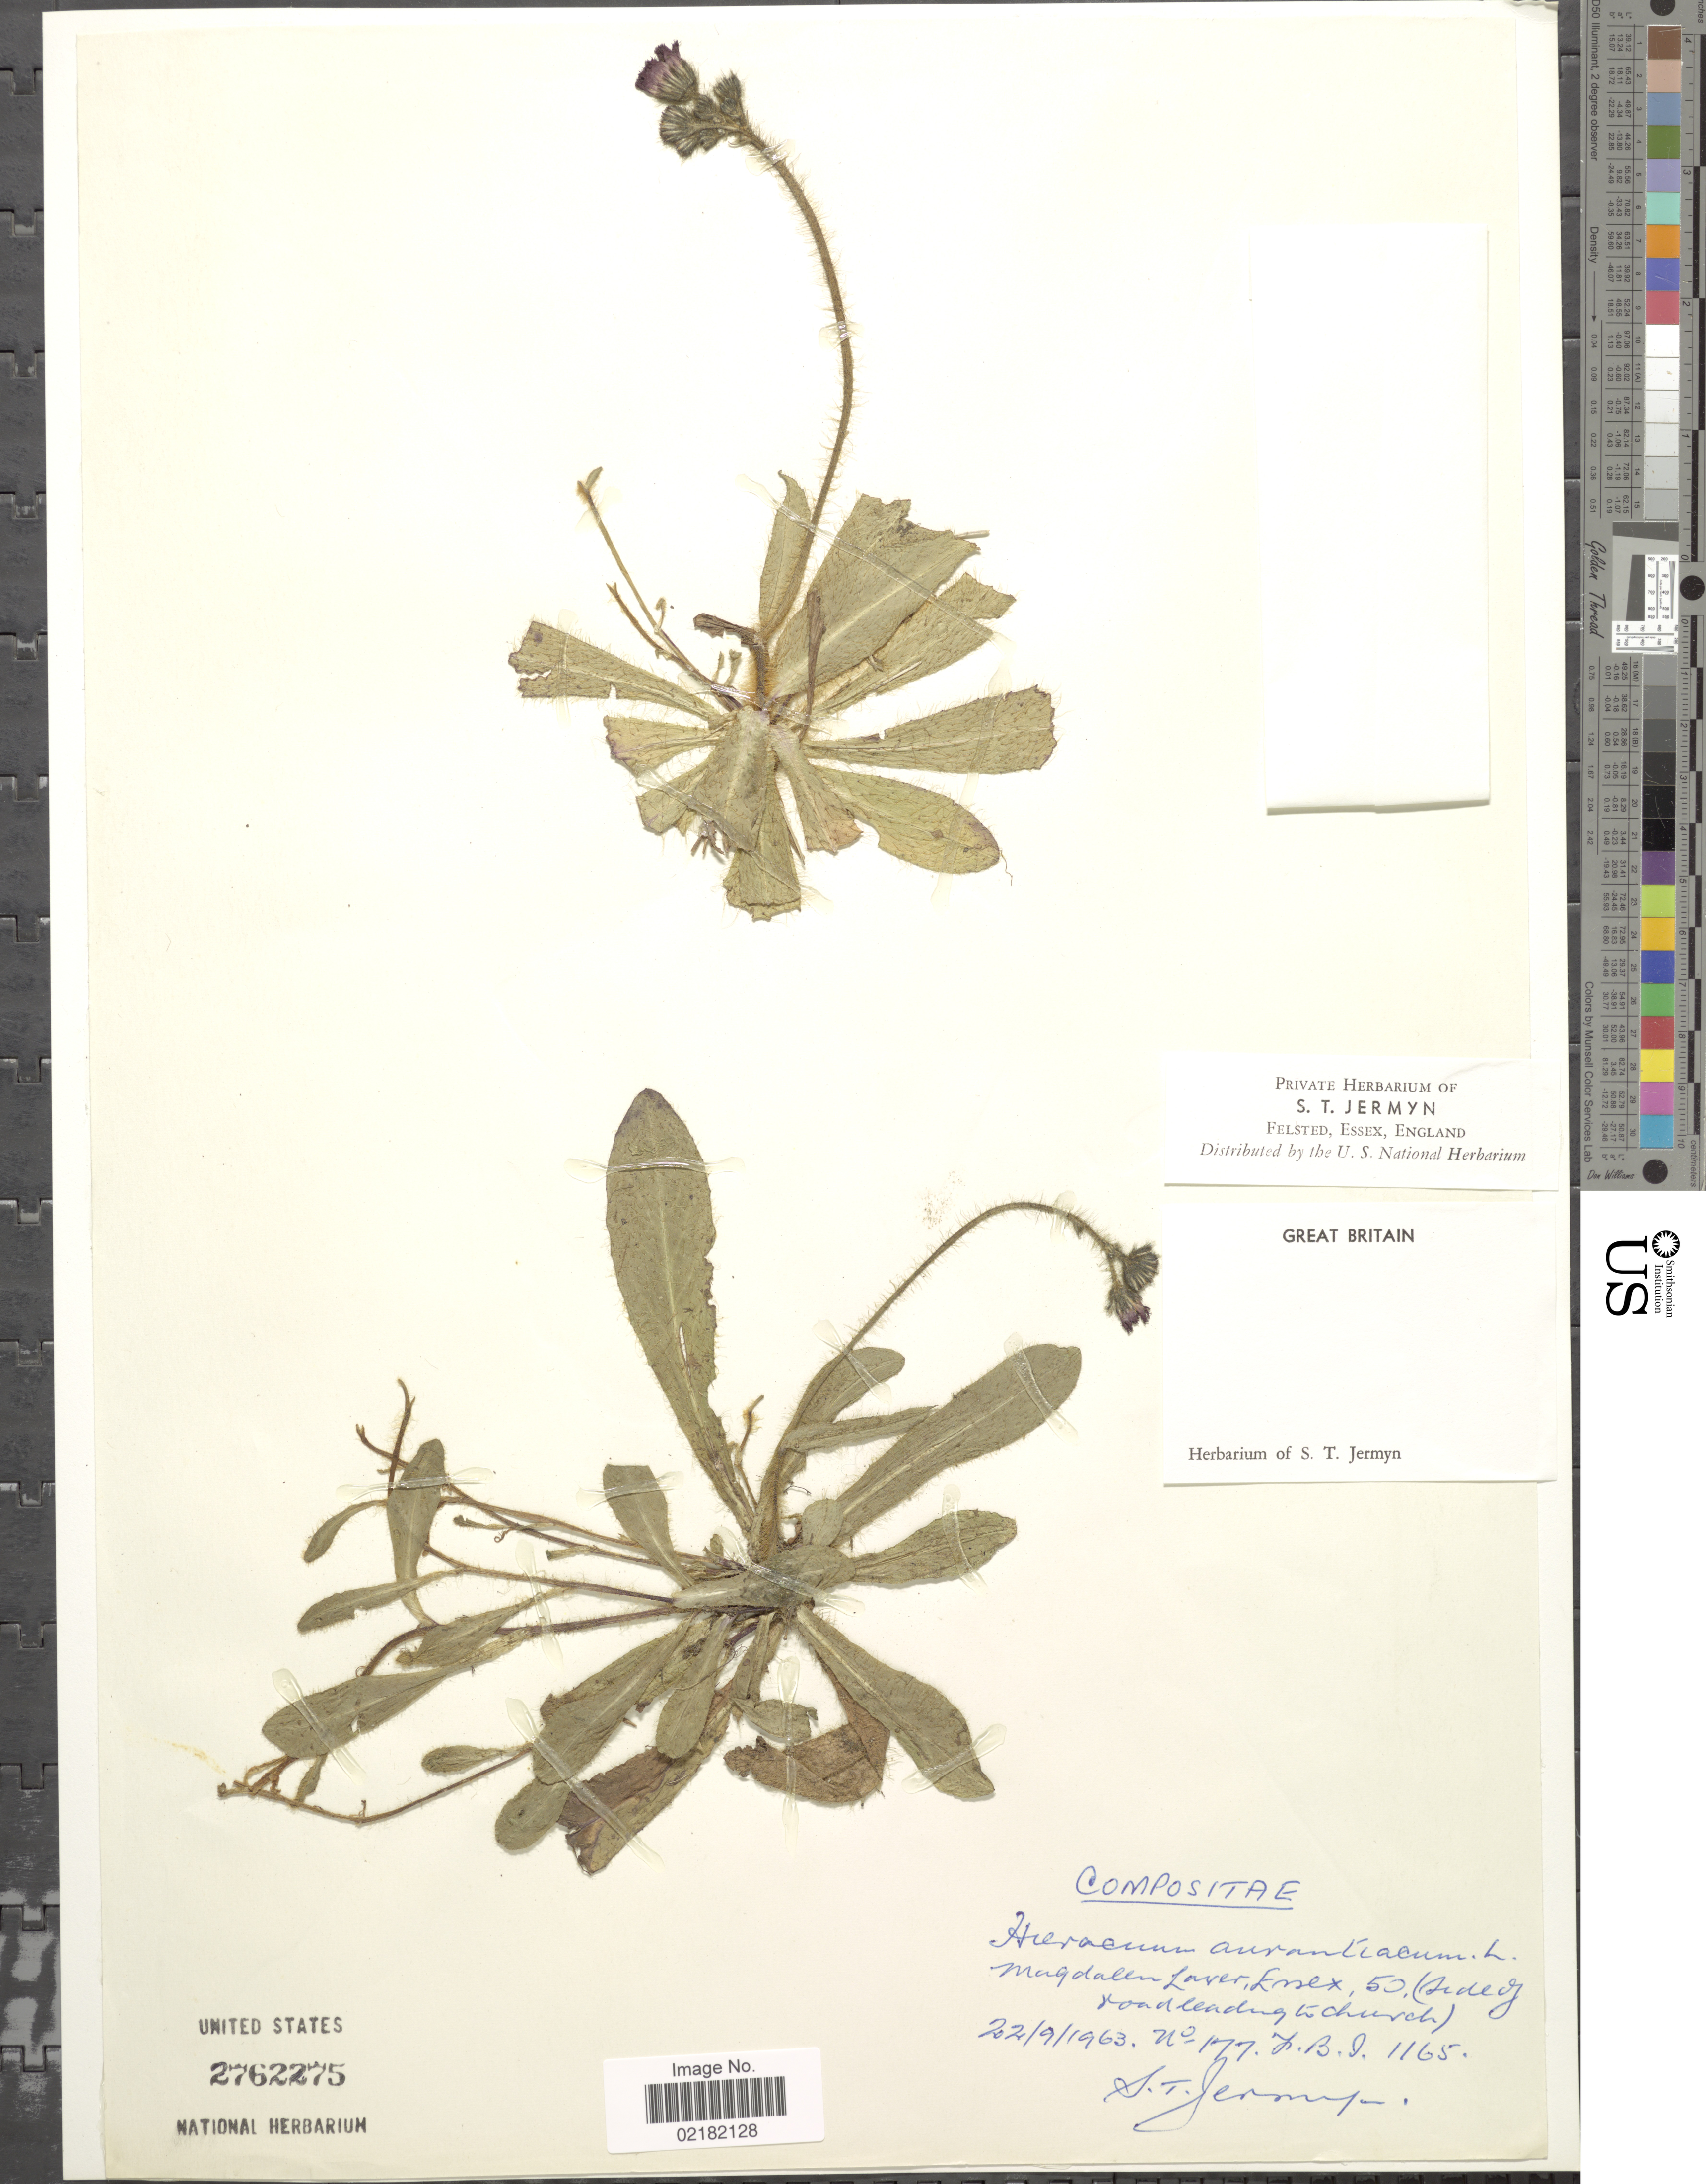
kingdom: Plantae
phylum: Tracheophyta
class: Magnoliopsida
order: Asterales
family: Asteraceae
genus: Pilosella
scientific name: Pilosella aurantiaca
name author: (L.) F.W. Schultz & Sch. Bip.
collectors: S. Jermyn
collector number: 177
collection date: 1963-09-22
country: United Kingdom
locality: Magdalen Laver, Essex, 50 (side of road leading to church).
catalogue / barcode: US 2762275